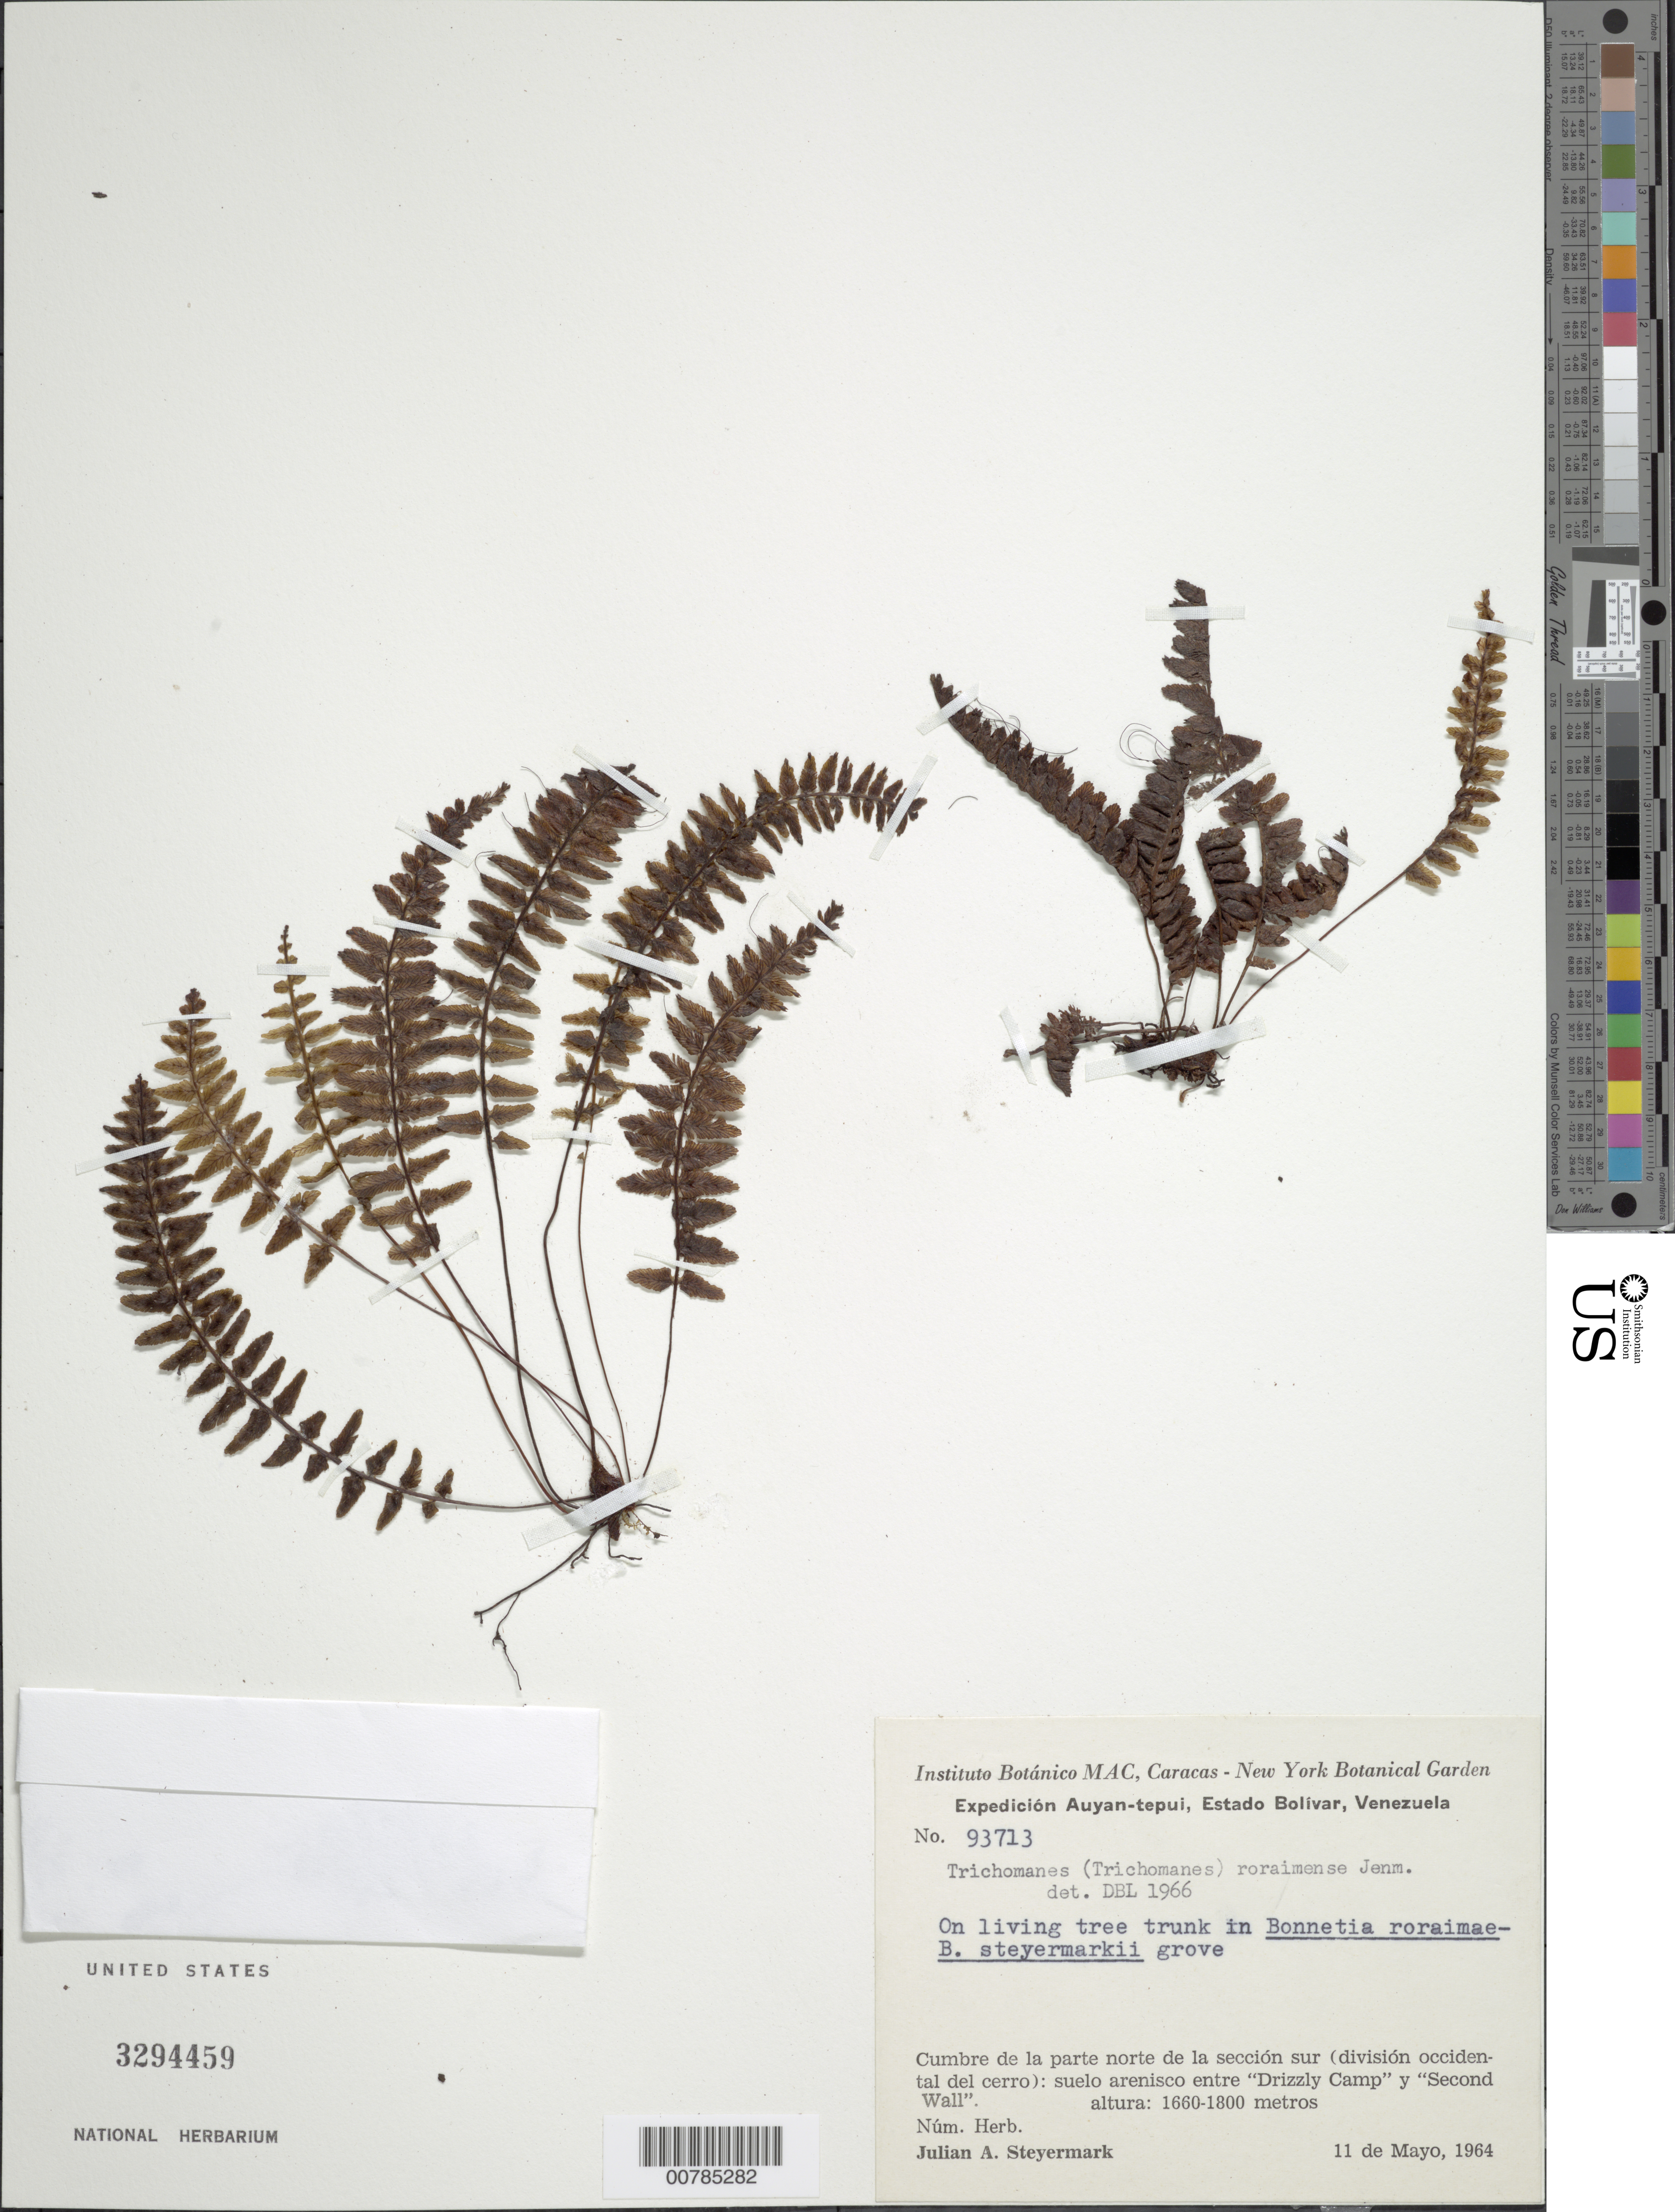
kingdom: Plantae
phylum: Tracheophyta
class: Polypodiopsida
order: Hymenophyllales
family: Hymenophyllaceae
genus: Trichomanes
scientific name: Trichomanes roraimense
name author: Jenman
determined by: Lellinger, David B., (BOT), Smithsonian Institution - National Museum of Natural History (UNITED STATES)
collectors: J. Steyermark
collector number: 93713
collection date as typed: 11-May-64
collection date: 1964-05-11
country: Venezuela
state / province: Bolívar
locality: Auyan-tepuí, cumbre de la parte norte de la sección sur (div. occidental del cerro): entre "Drizzly Camp" y "Second Wall"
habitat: On living tree in Bonnetia roraimae-B. steyermarkii grove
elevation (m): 1660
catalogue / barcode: US 3294459